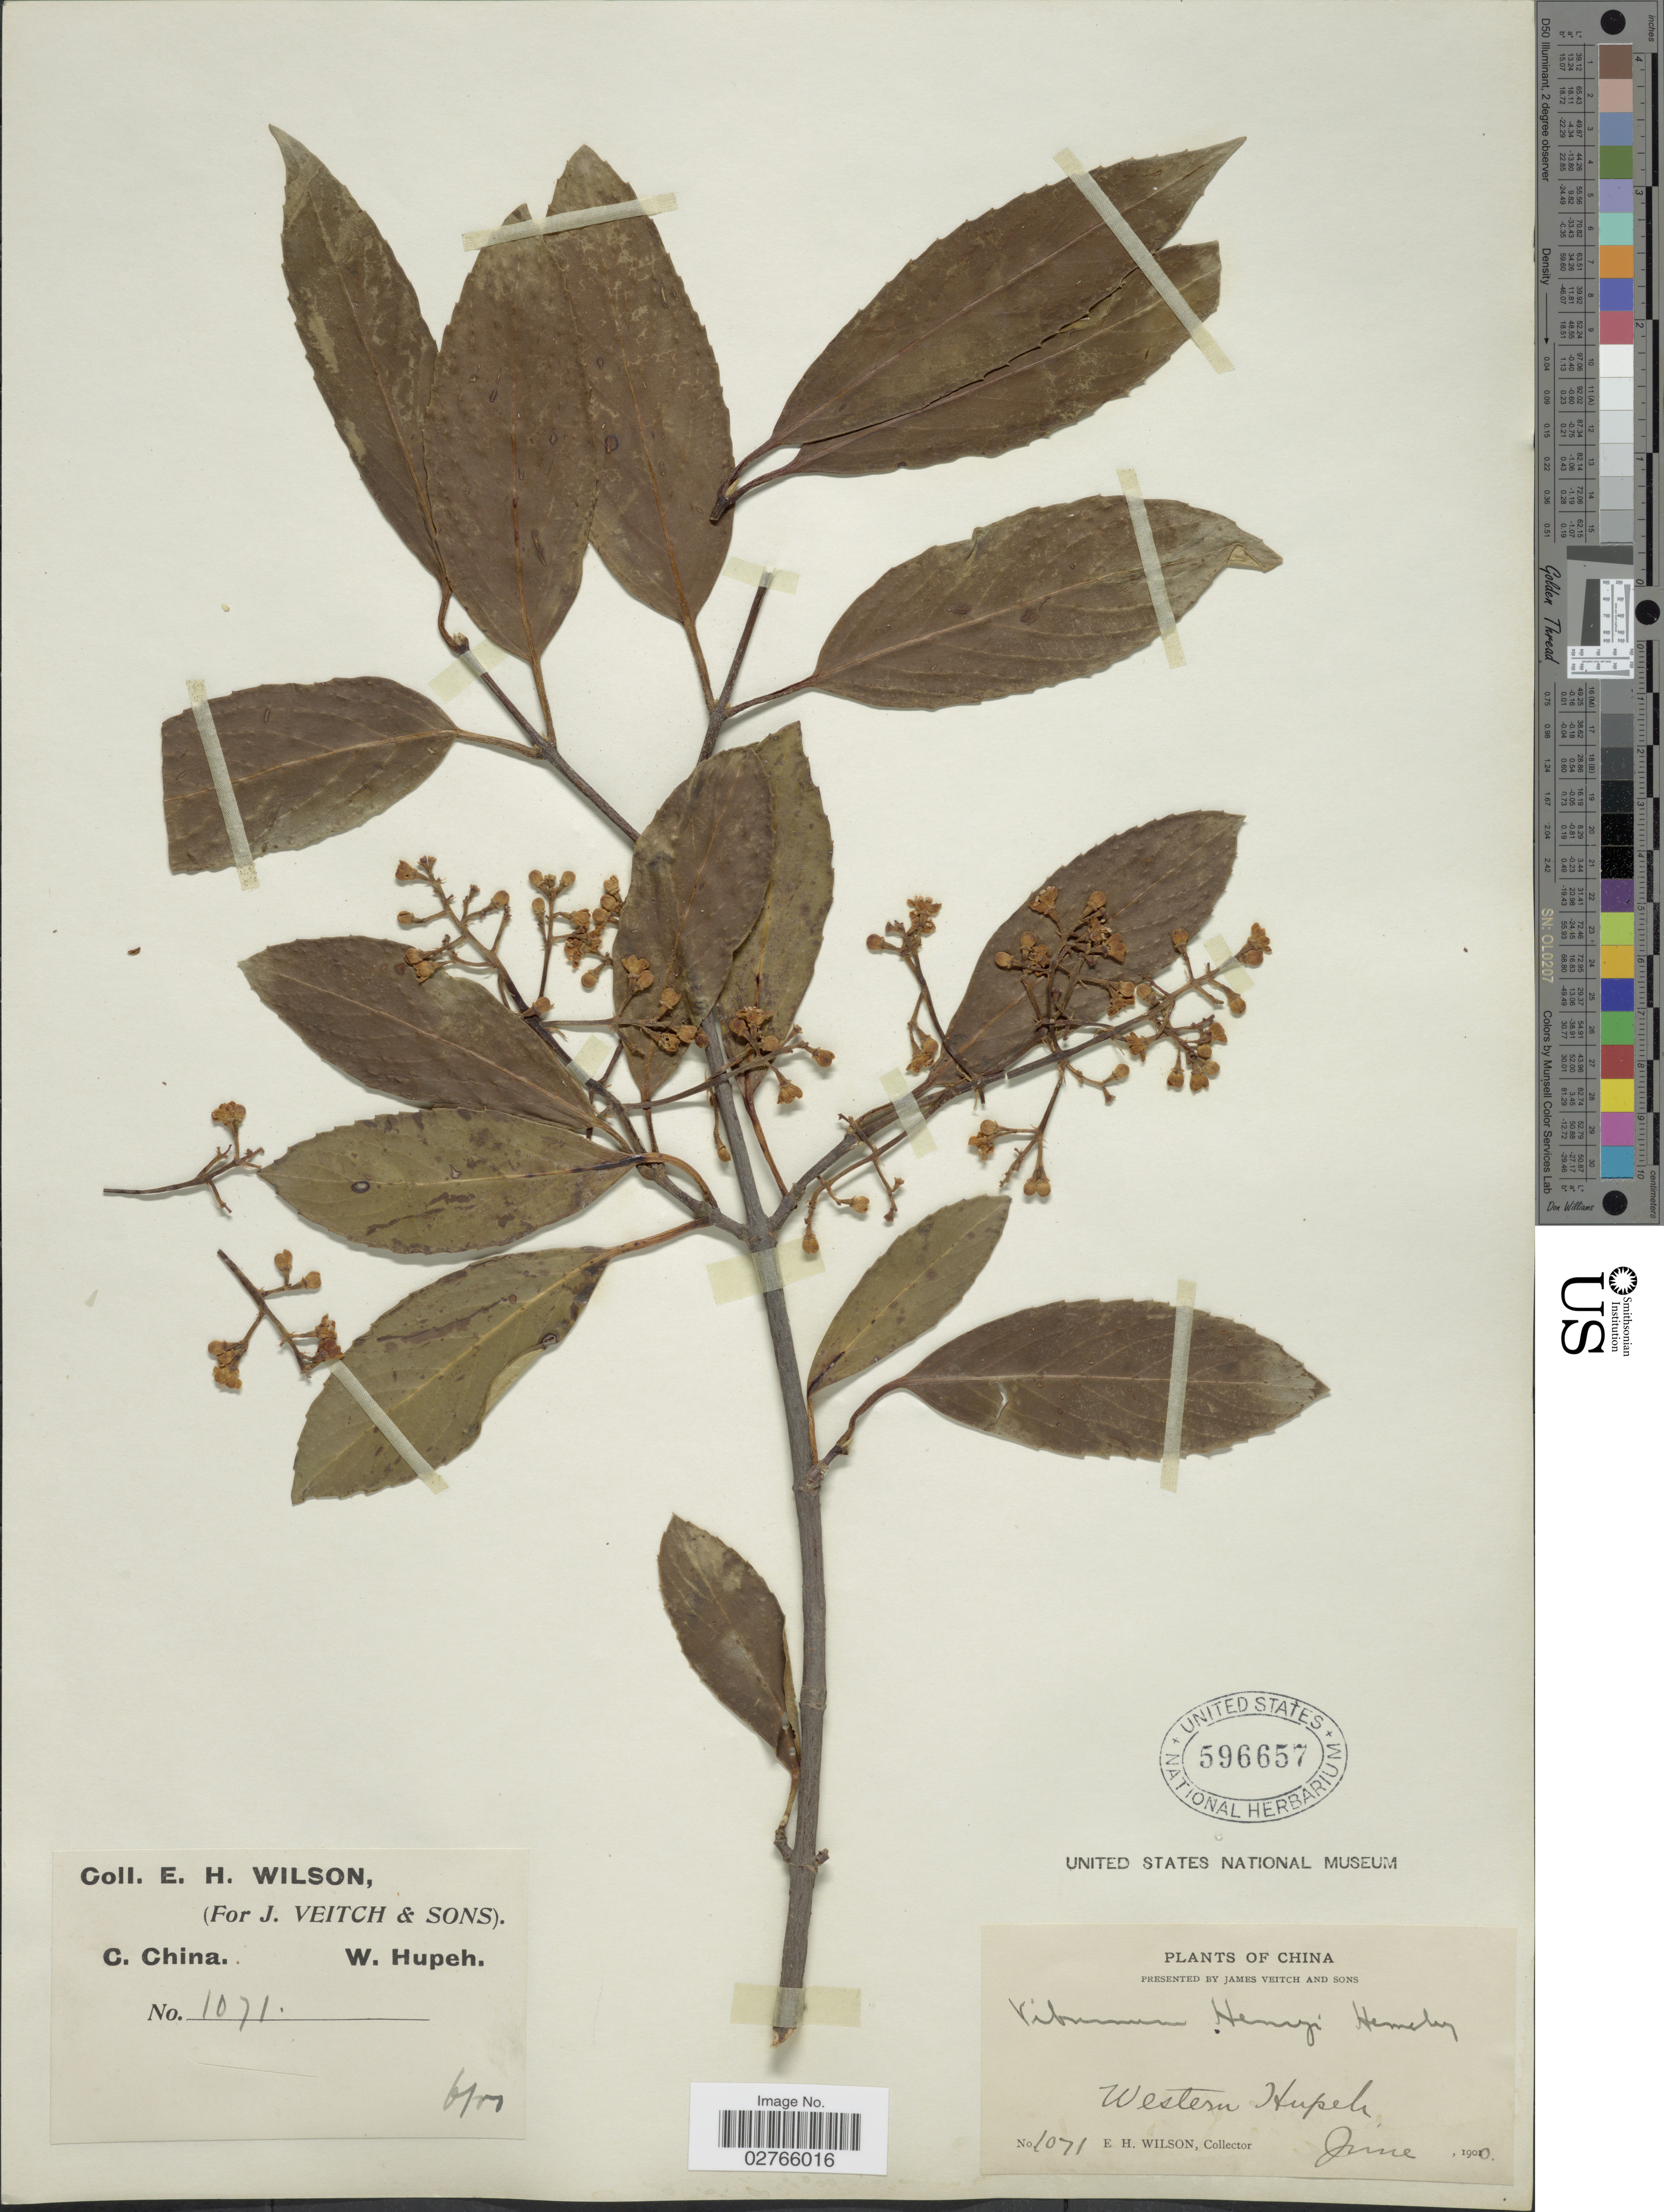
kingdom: Plantae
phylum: Tracheophyta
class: Magnoliopsida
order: Dipsacales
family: Viburnaceae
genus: Viburnum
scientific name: Viburnum henryi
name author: Hemsl. in F.B. Forbes & Hemsl.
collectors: E. Wilson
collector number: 1071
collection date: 1900-06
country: China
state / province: Hubei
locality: C. China, Western Hupeh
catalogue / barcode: US 596657